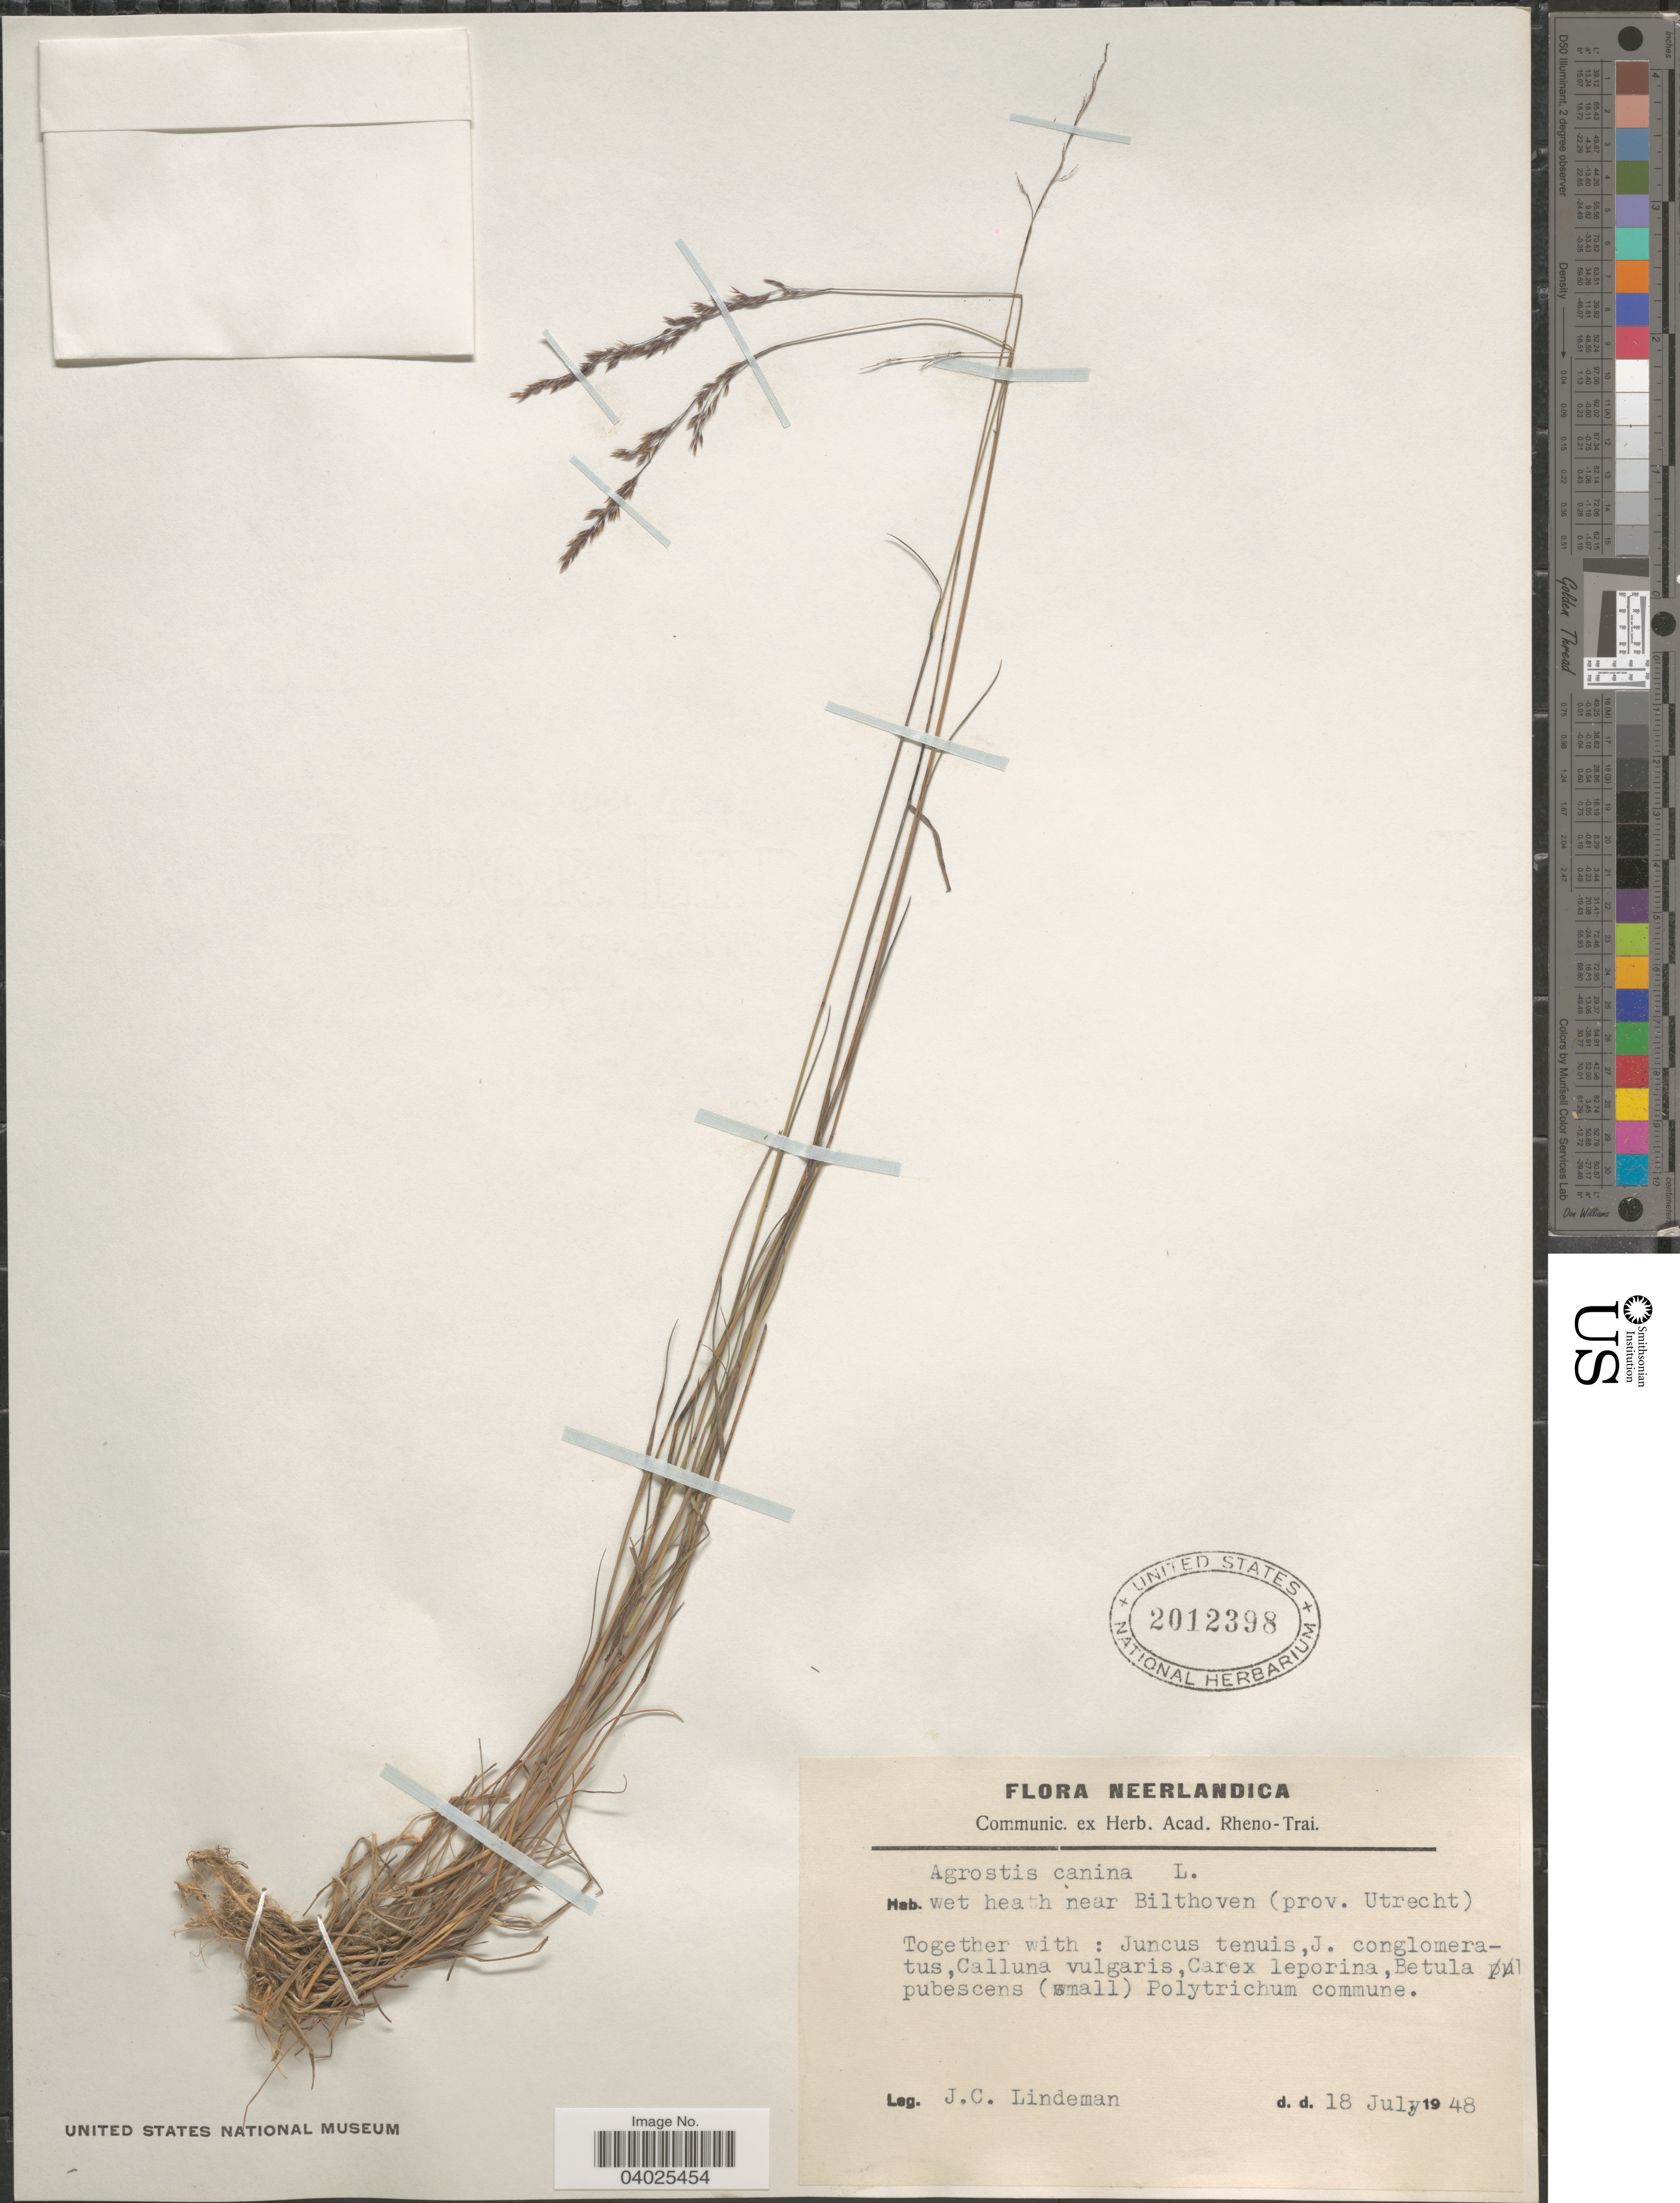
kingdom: Plantae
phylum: Tracheophyta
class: Liliopsida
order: Poales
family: Poaceae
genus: Agrostis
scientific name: Agrostis canina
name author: L.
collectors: J. C. Lindeman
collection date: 1948-07-18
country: Netherlands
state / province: Utrecht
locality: Near Bilthoven.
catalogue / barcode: US 2012398